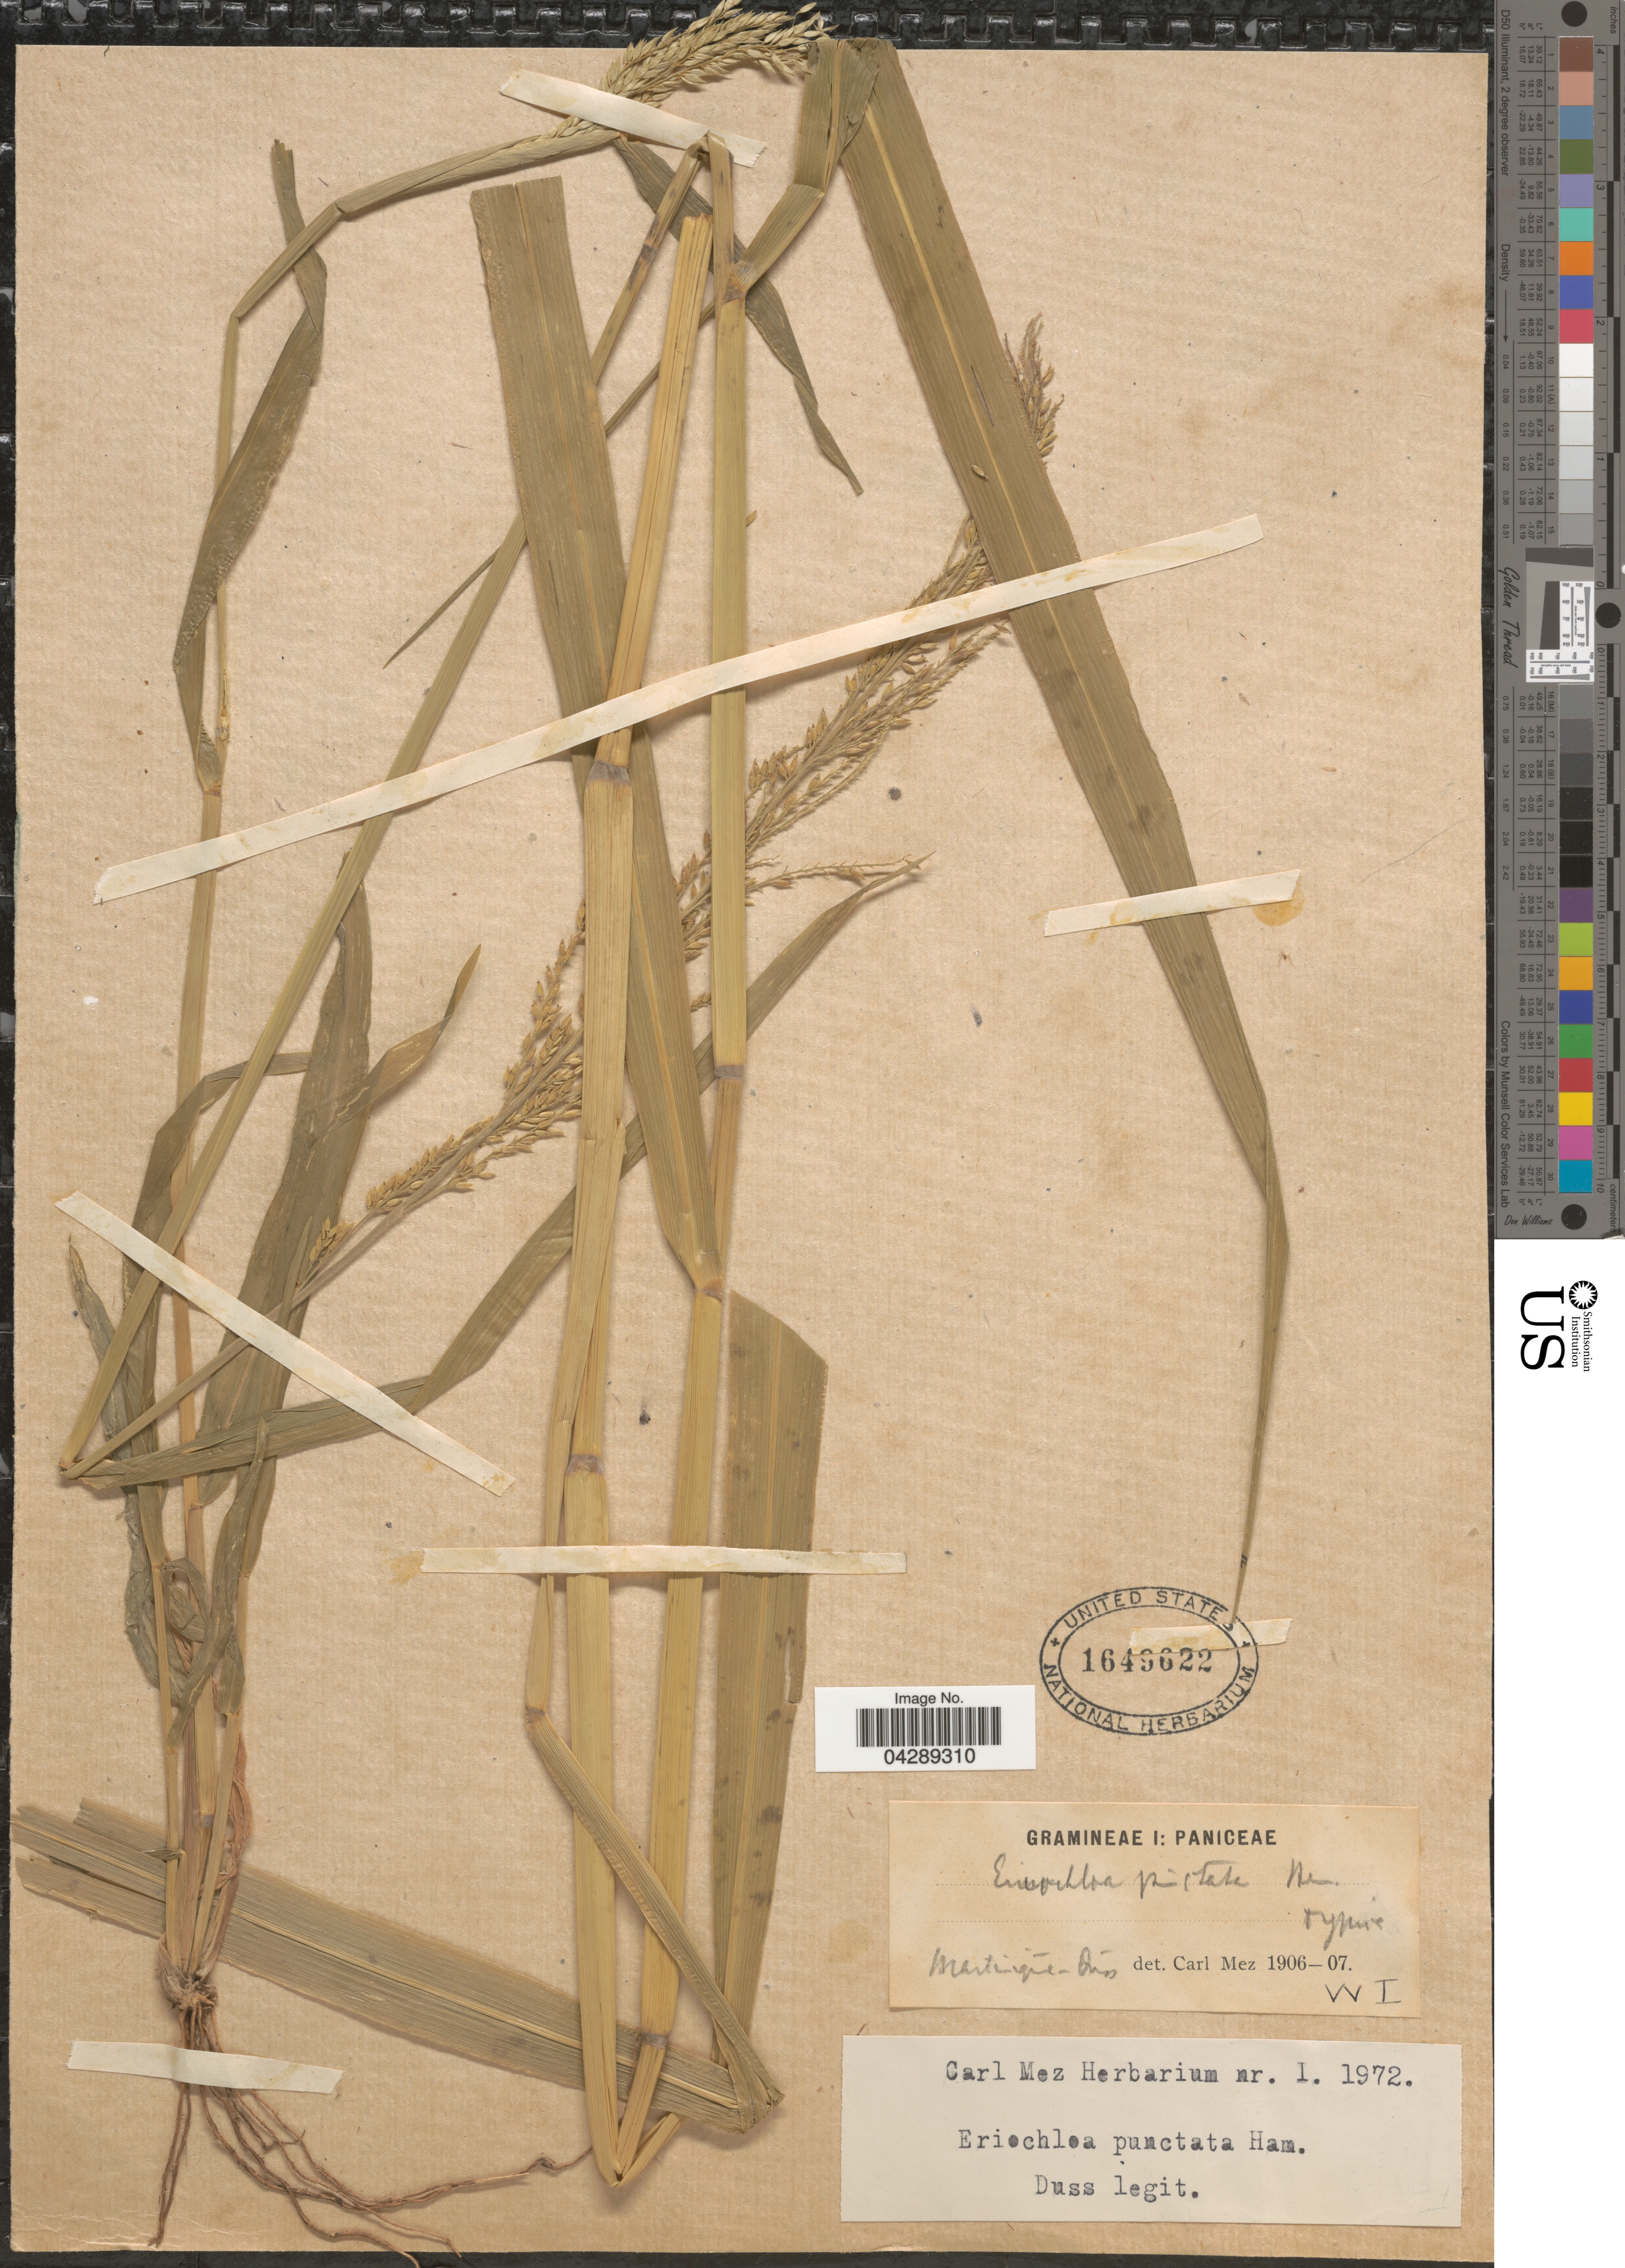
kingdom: Plantae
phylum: Tracheophyta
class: Liliopsida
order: Poales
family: Poaceae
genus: Eriochloa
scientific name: Eriochloa punctata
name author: (L.) Desv. ex Ham.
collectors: -. Duss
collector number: I1972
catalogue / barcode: US 1649622